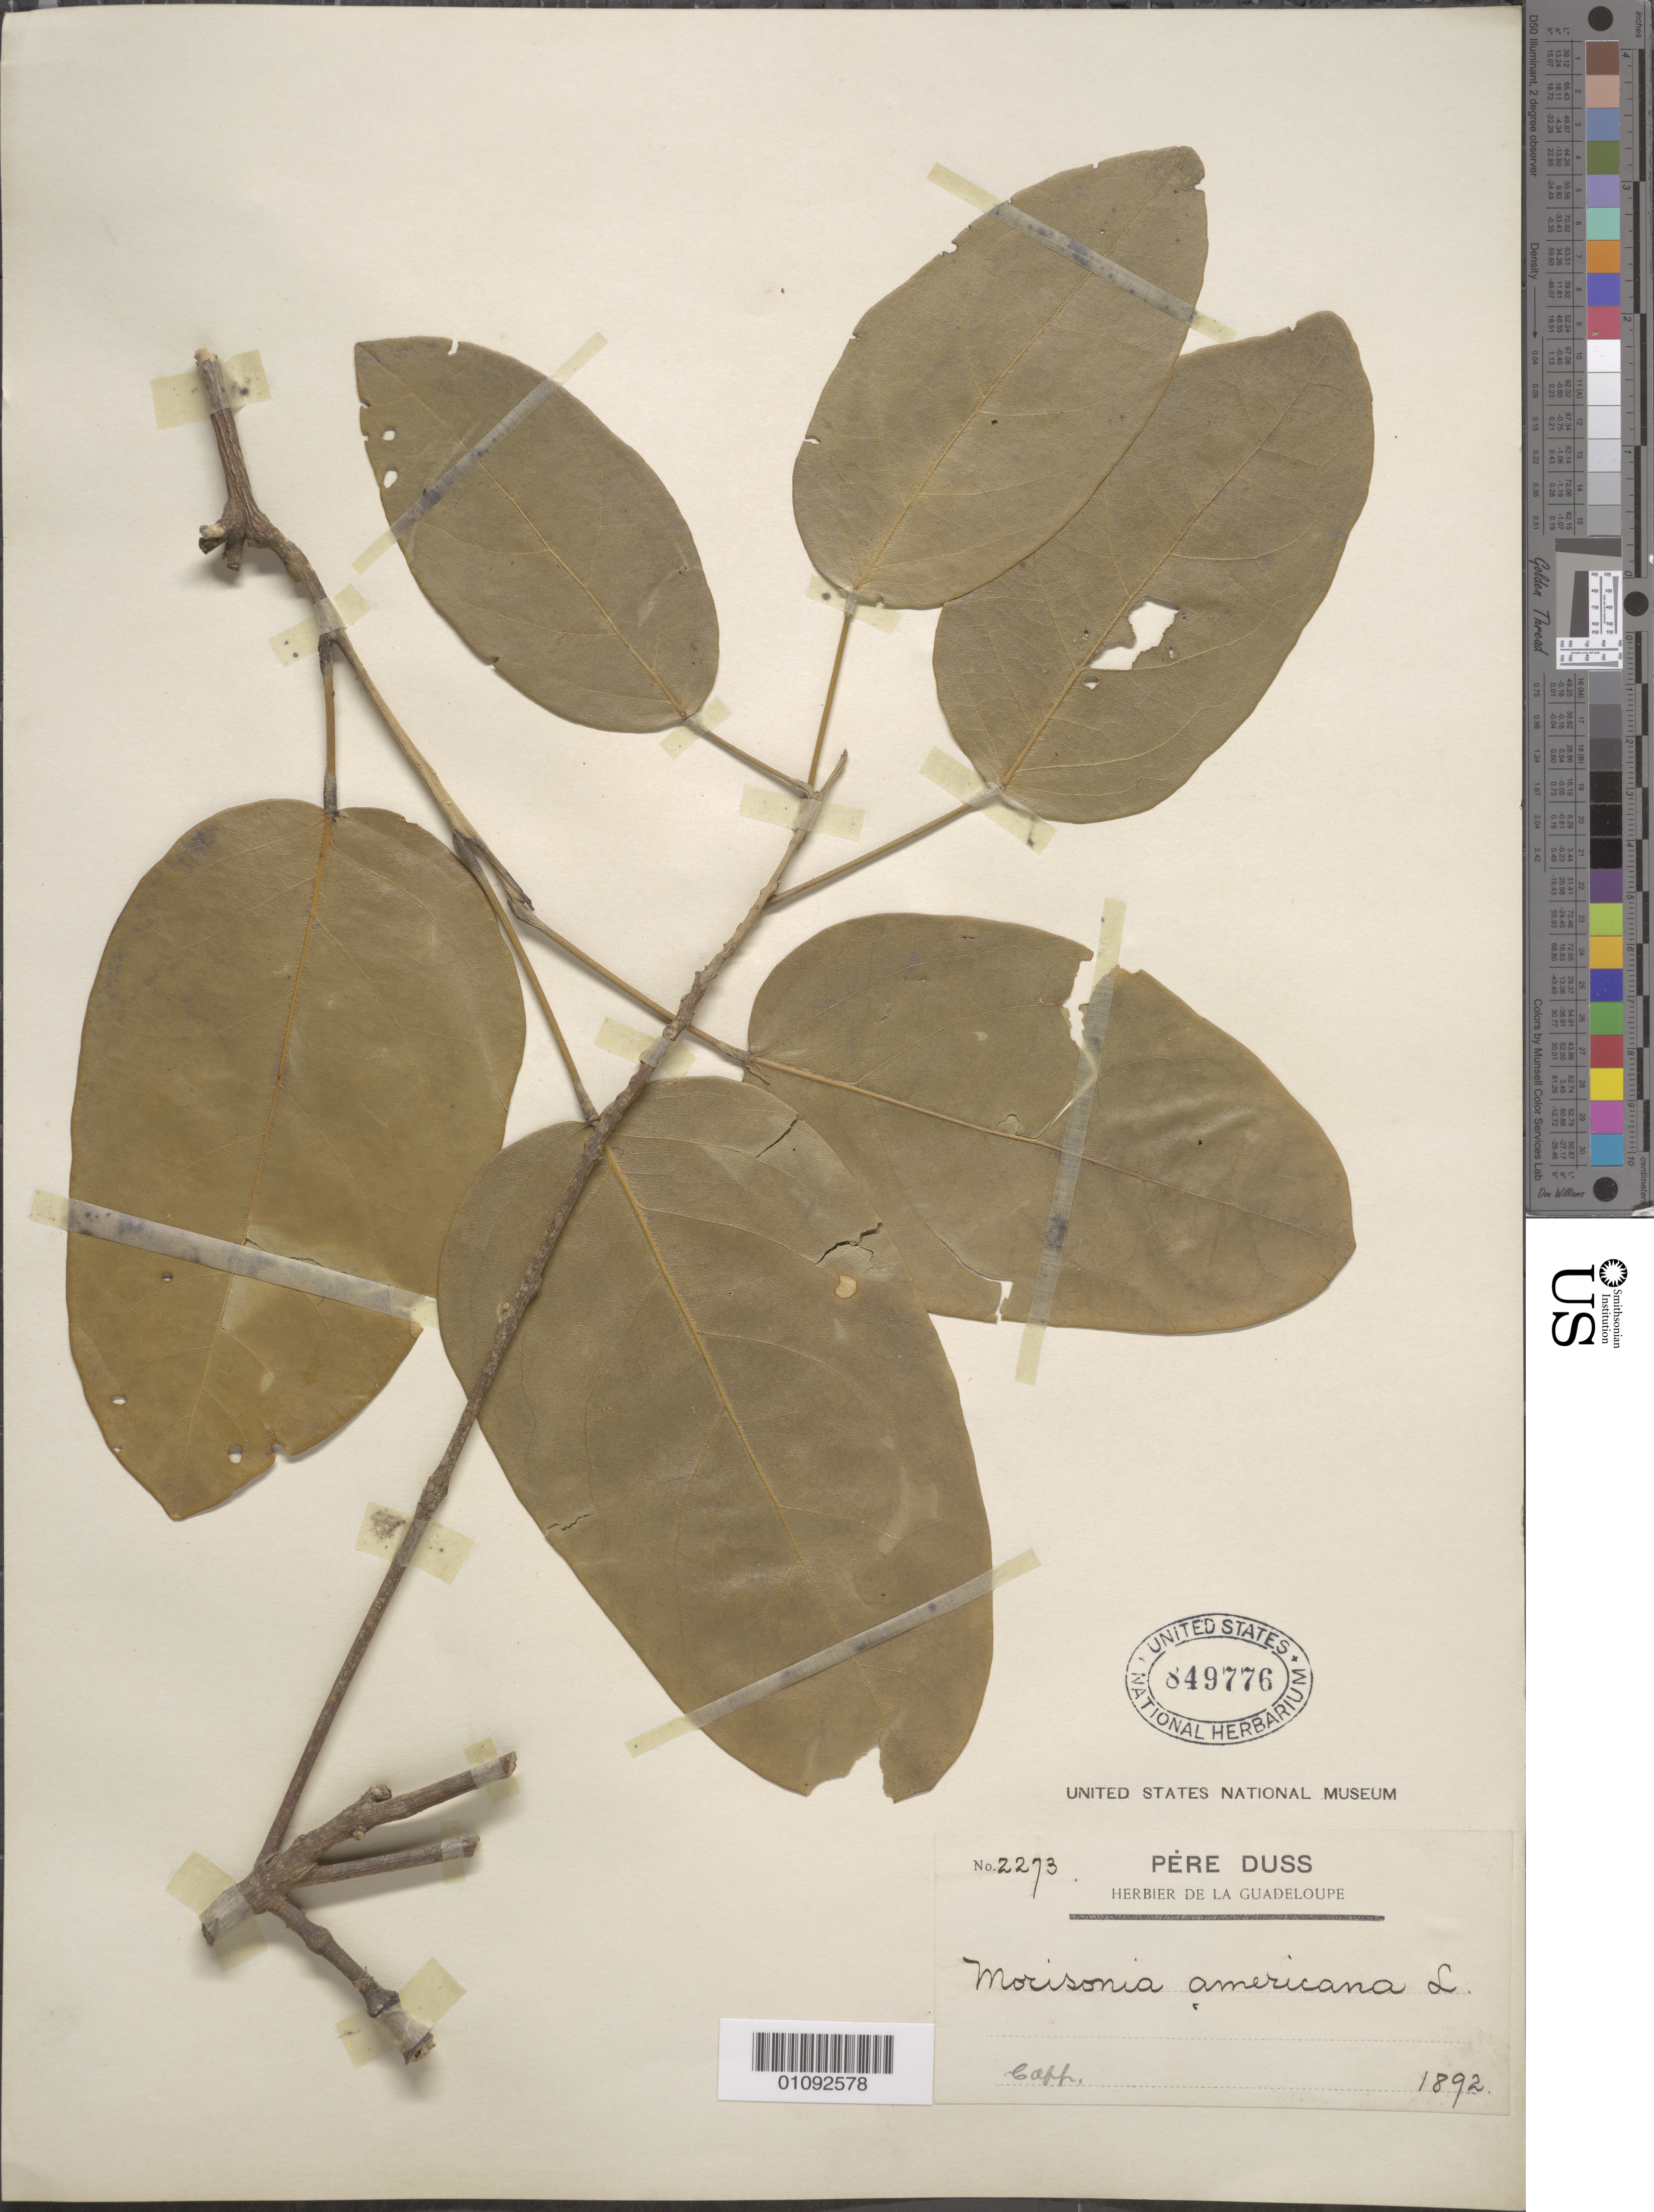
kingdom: Plantae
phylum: Tracheophyta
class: Magnoliopsida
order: Brassicales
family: Capparaceae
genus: Morisonia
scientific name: Morisonia americana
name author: L.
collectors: Père Duss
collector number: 2273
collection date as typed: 1892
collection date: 1892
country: Guadeloupe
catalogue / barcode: US 849776